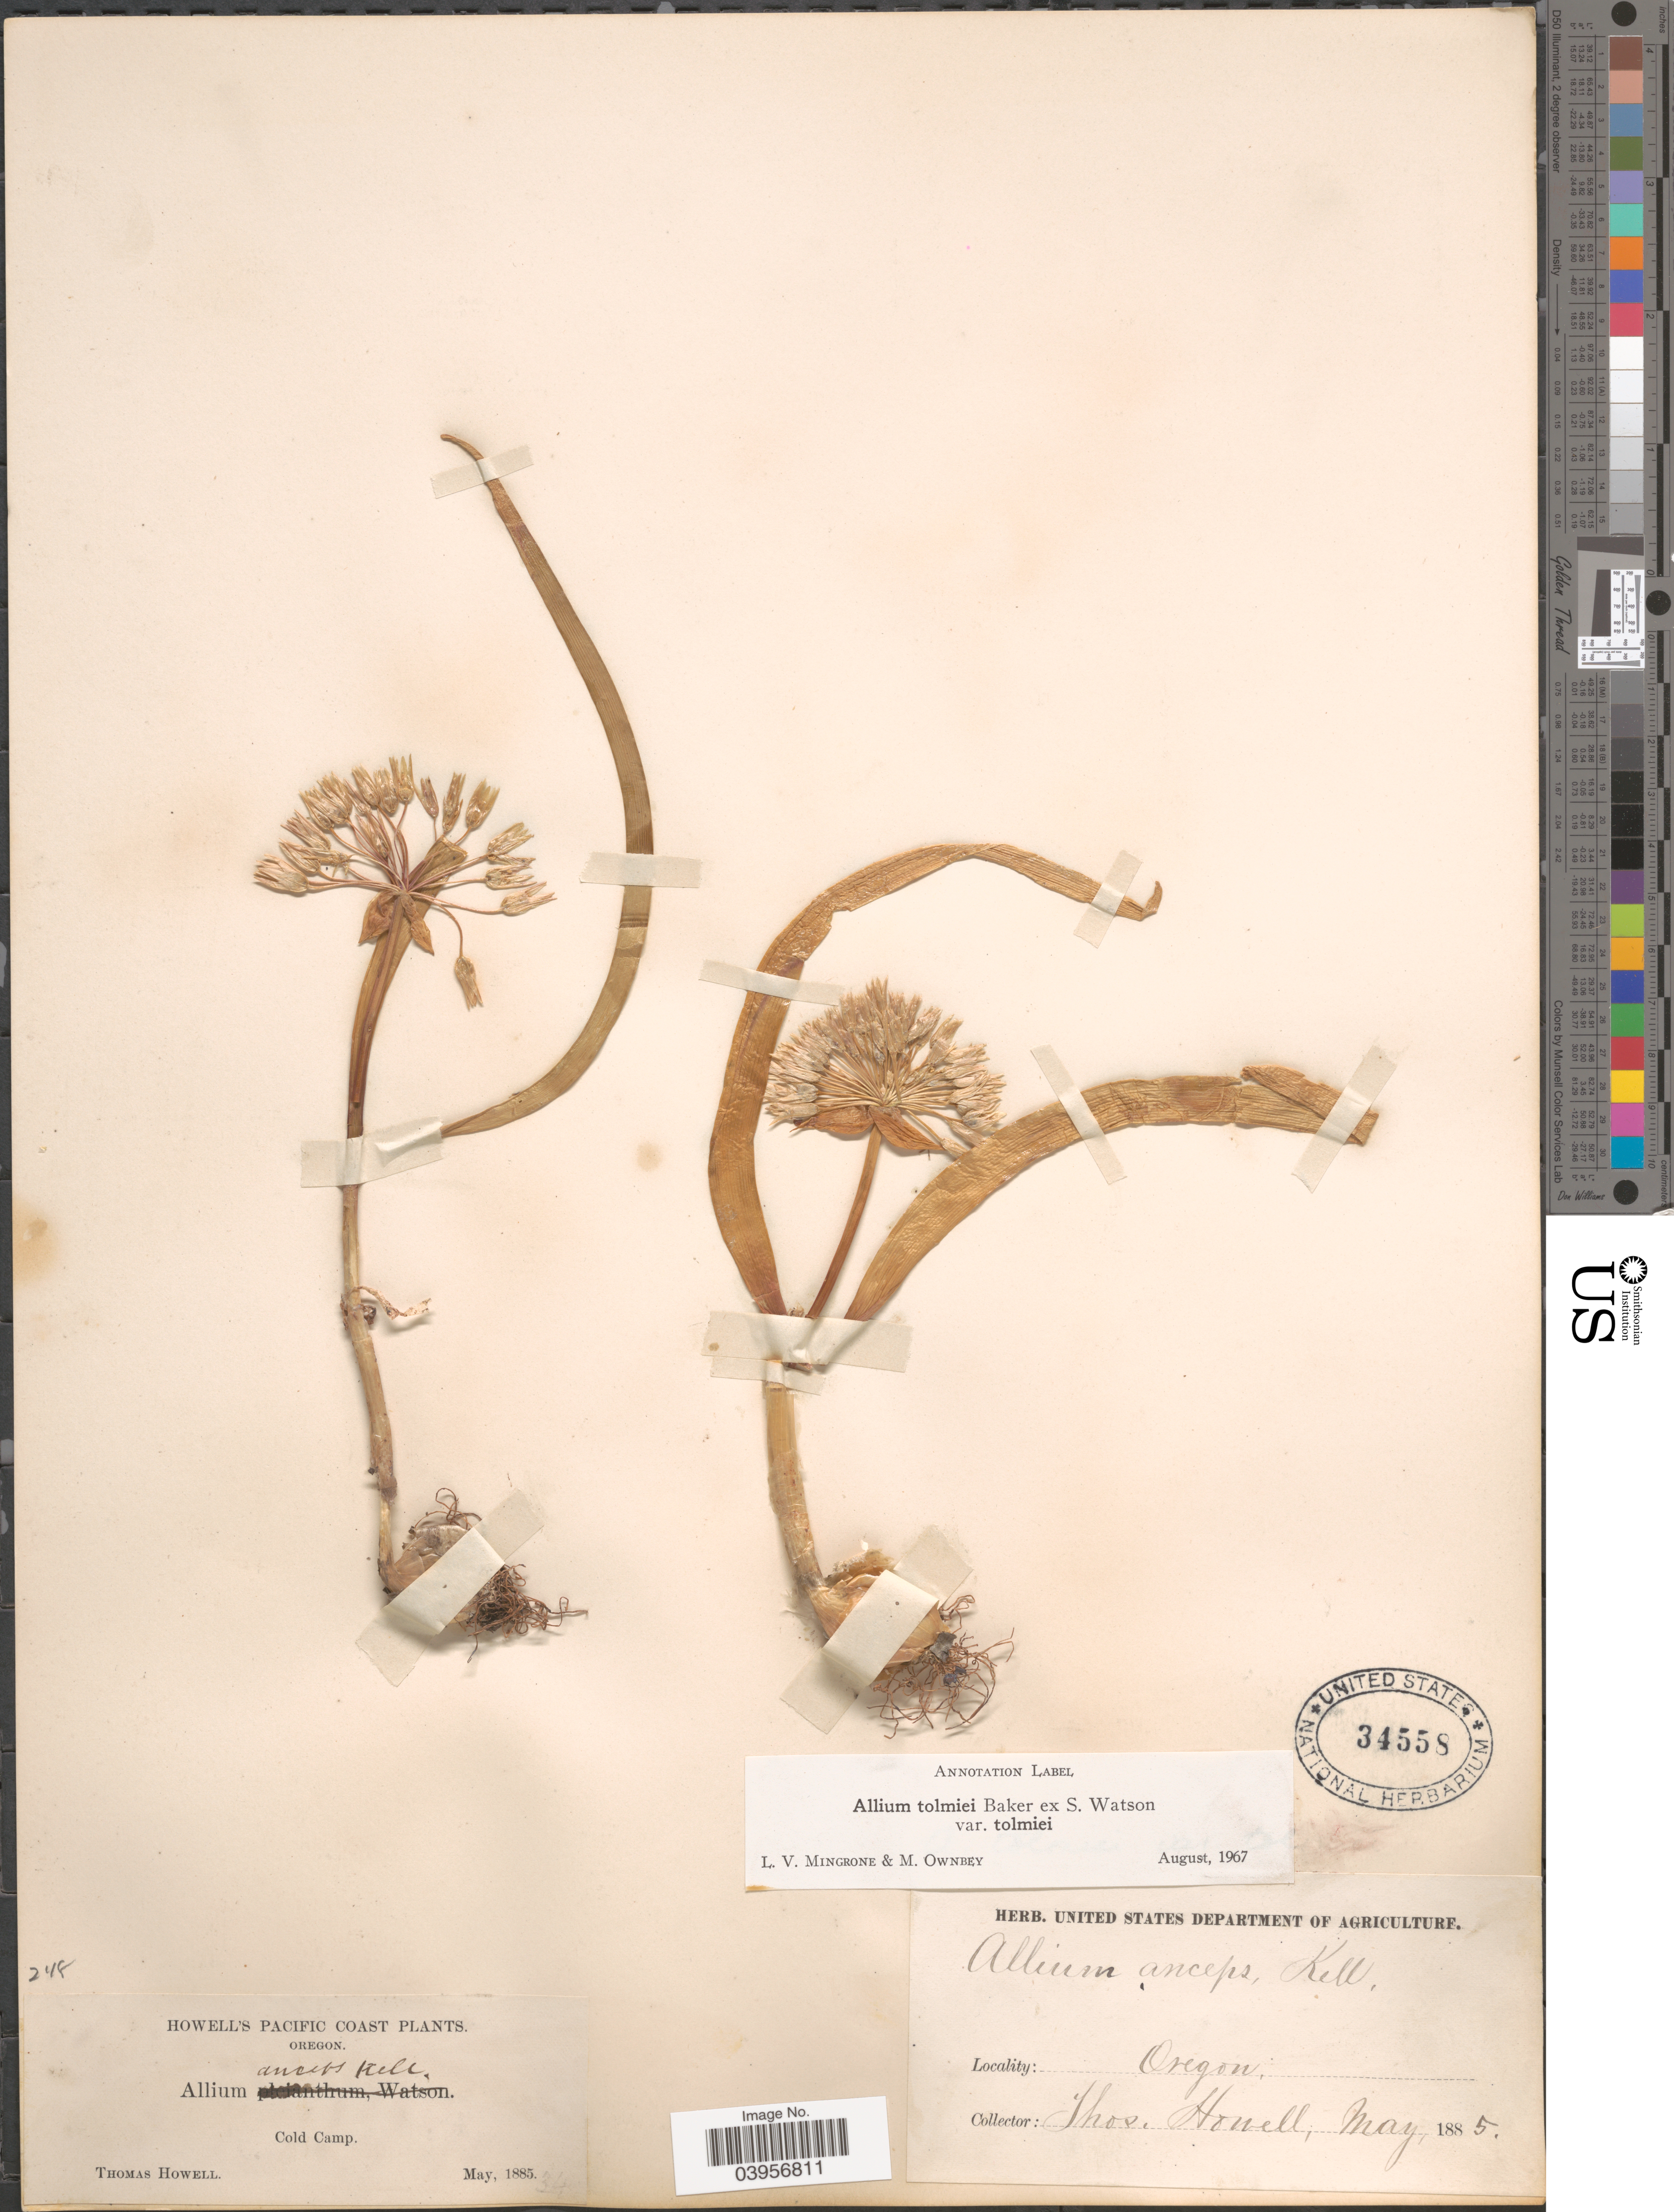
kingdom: Plantae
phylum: Tracheophyta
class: Liliopsida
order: Asparagales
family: Amaryllidaceae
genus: Allium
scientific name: Allium tolmiei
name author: Baker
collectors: T. Howell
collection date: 1885-05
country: United States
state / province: Oregon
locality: Pacific Coast. Cold Camp.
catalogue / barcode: US 34558